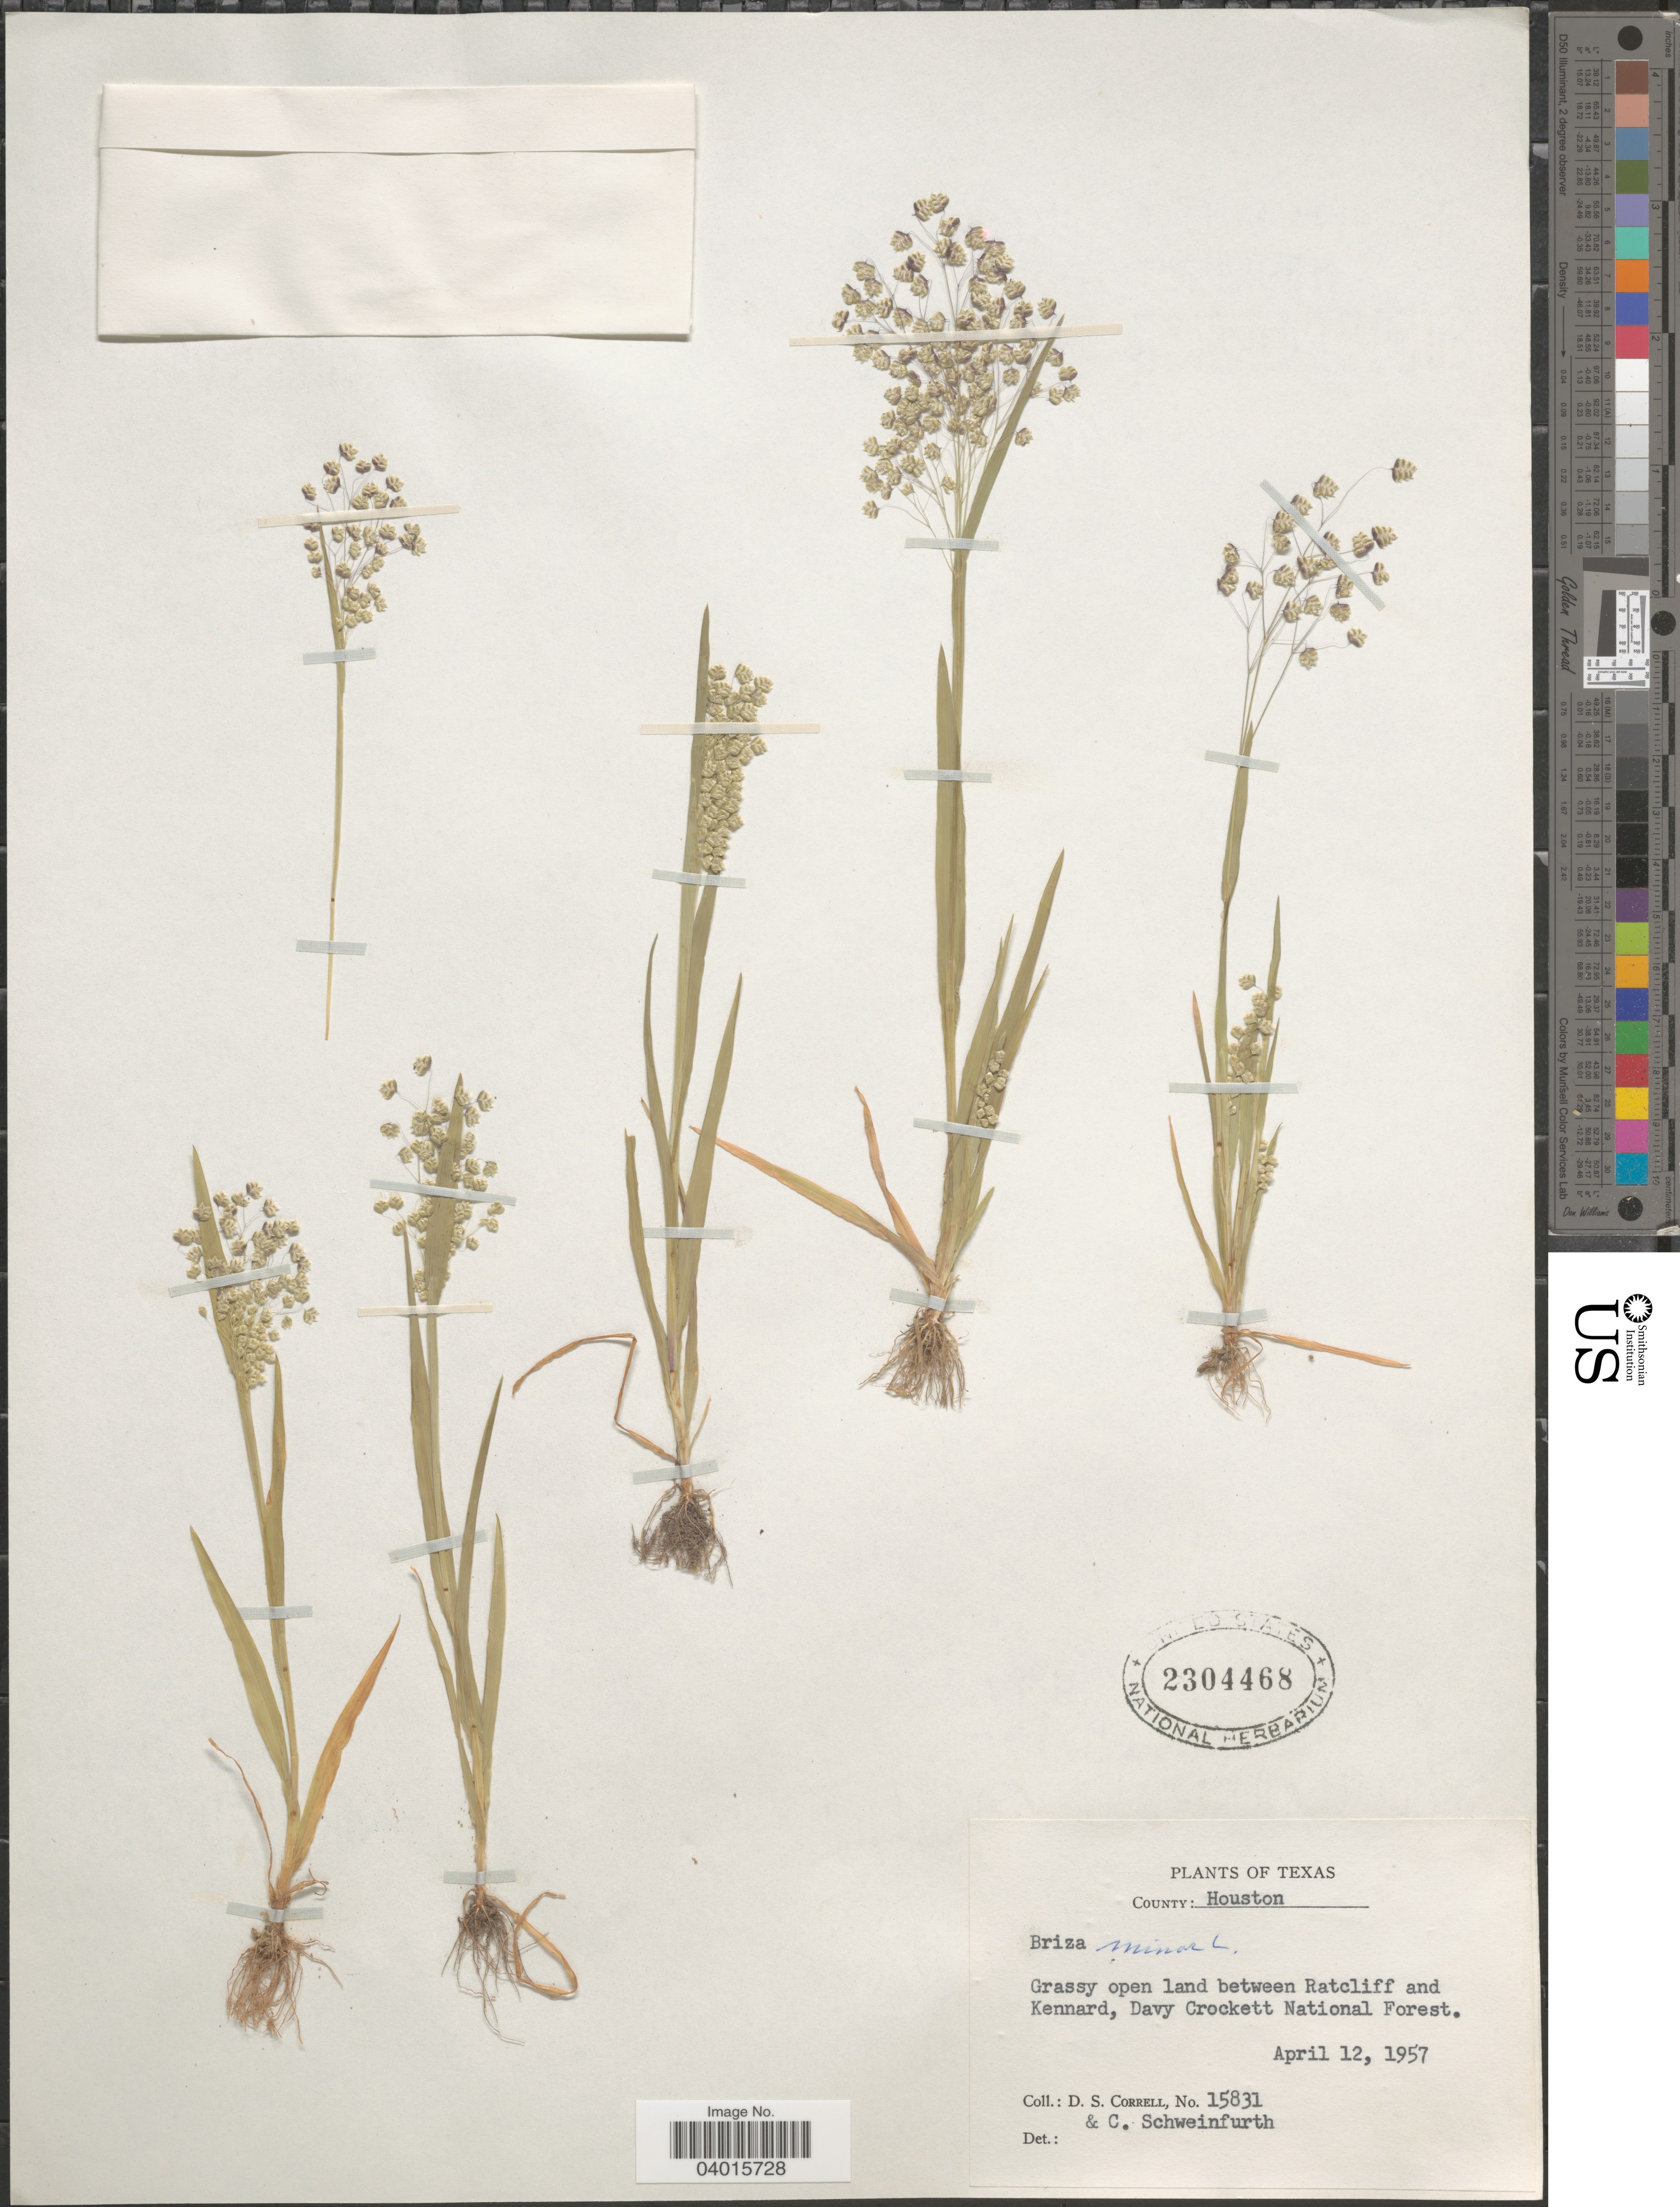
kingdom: Plantae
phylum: Tracheophyta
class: Liliopsida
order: Poales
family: Poaceae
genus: Briza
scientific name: Briza minor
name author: L.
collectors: D. S. Correll & C. Schweinfurth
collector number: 15831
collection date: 1957-04-12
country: United States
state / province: Texas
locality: County: Houston. Grassy open land between Ratcliff and Kennard, Davy Crockett National Forest.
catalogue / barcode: US 2304468